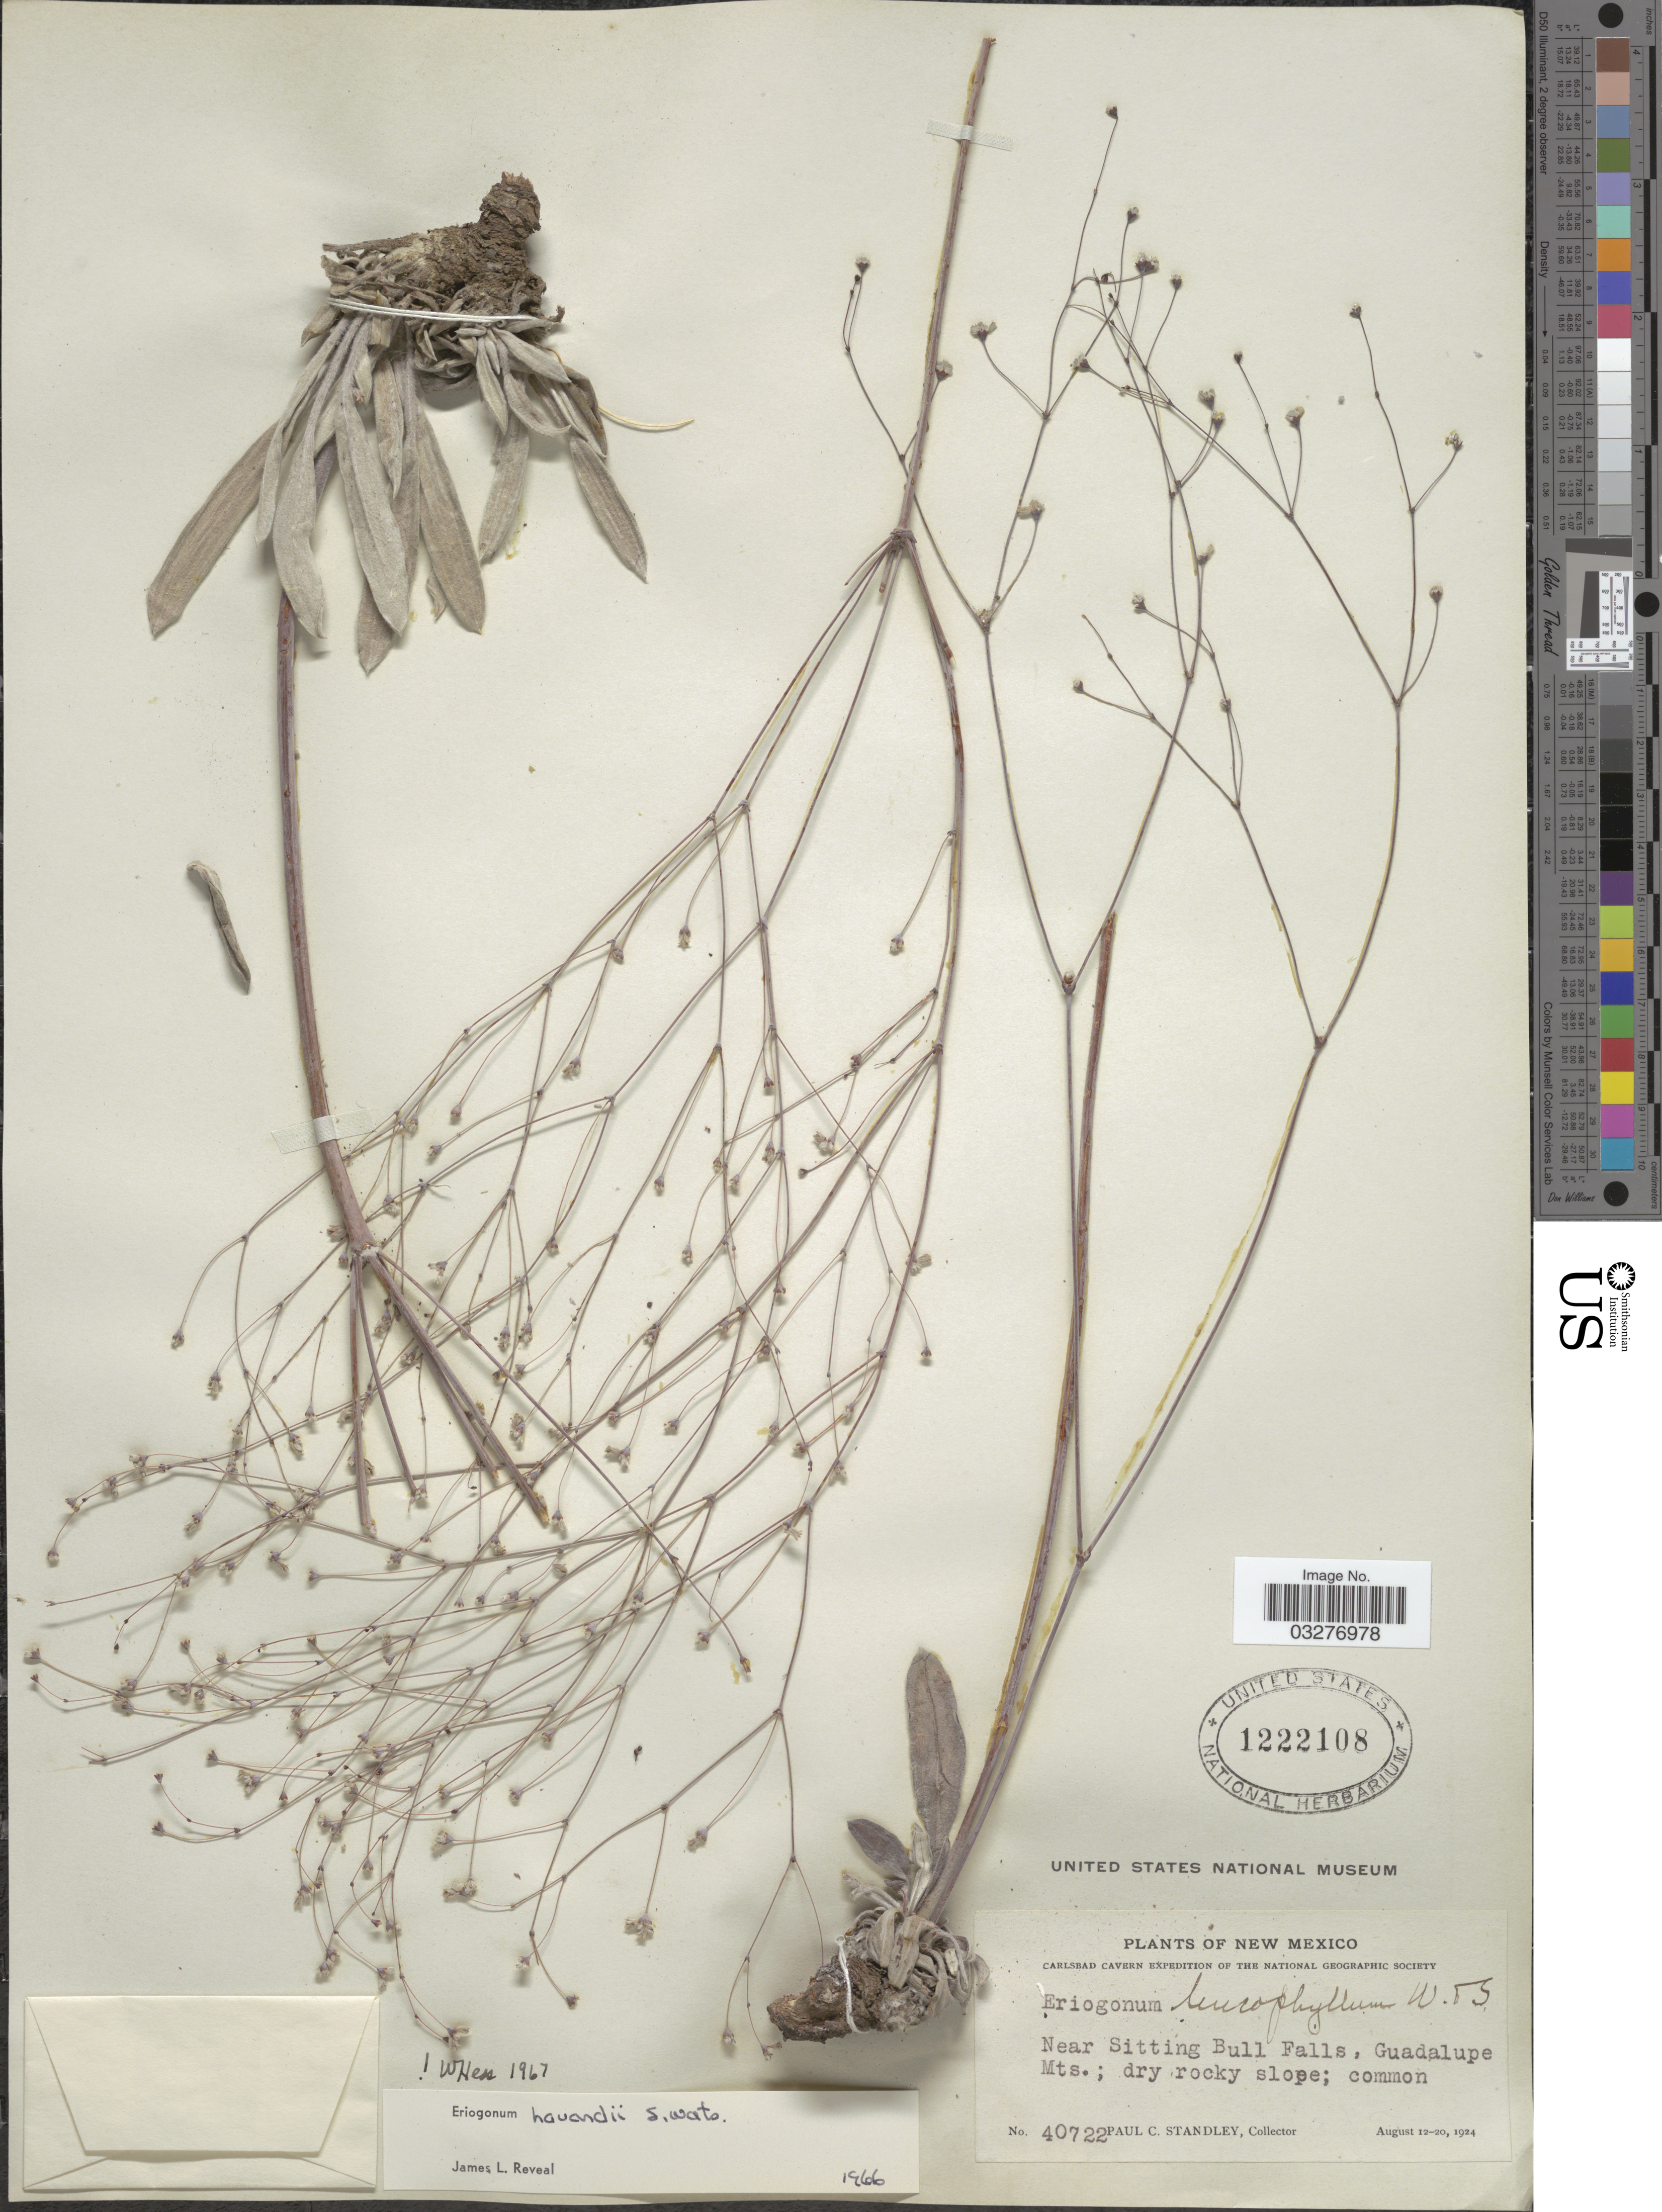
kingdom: Plantae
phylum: Tracheophyta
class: Magnoliopsida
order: Caryophyllales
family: Polygonaceae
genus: Eriogonum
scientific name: Eriogonum havardii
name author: S. Watson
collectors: P. C. Standley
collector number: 40722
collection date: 1924-08-12/1924-08-20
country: United States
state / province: New Mexico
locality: Near Sitting Bull Falls, Guadalupe Mts.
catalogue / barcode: US 1222108